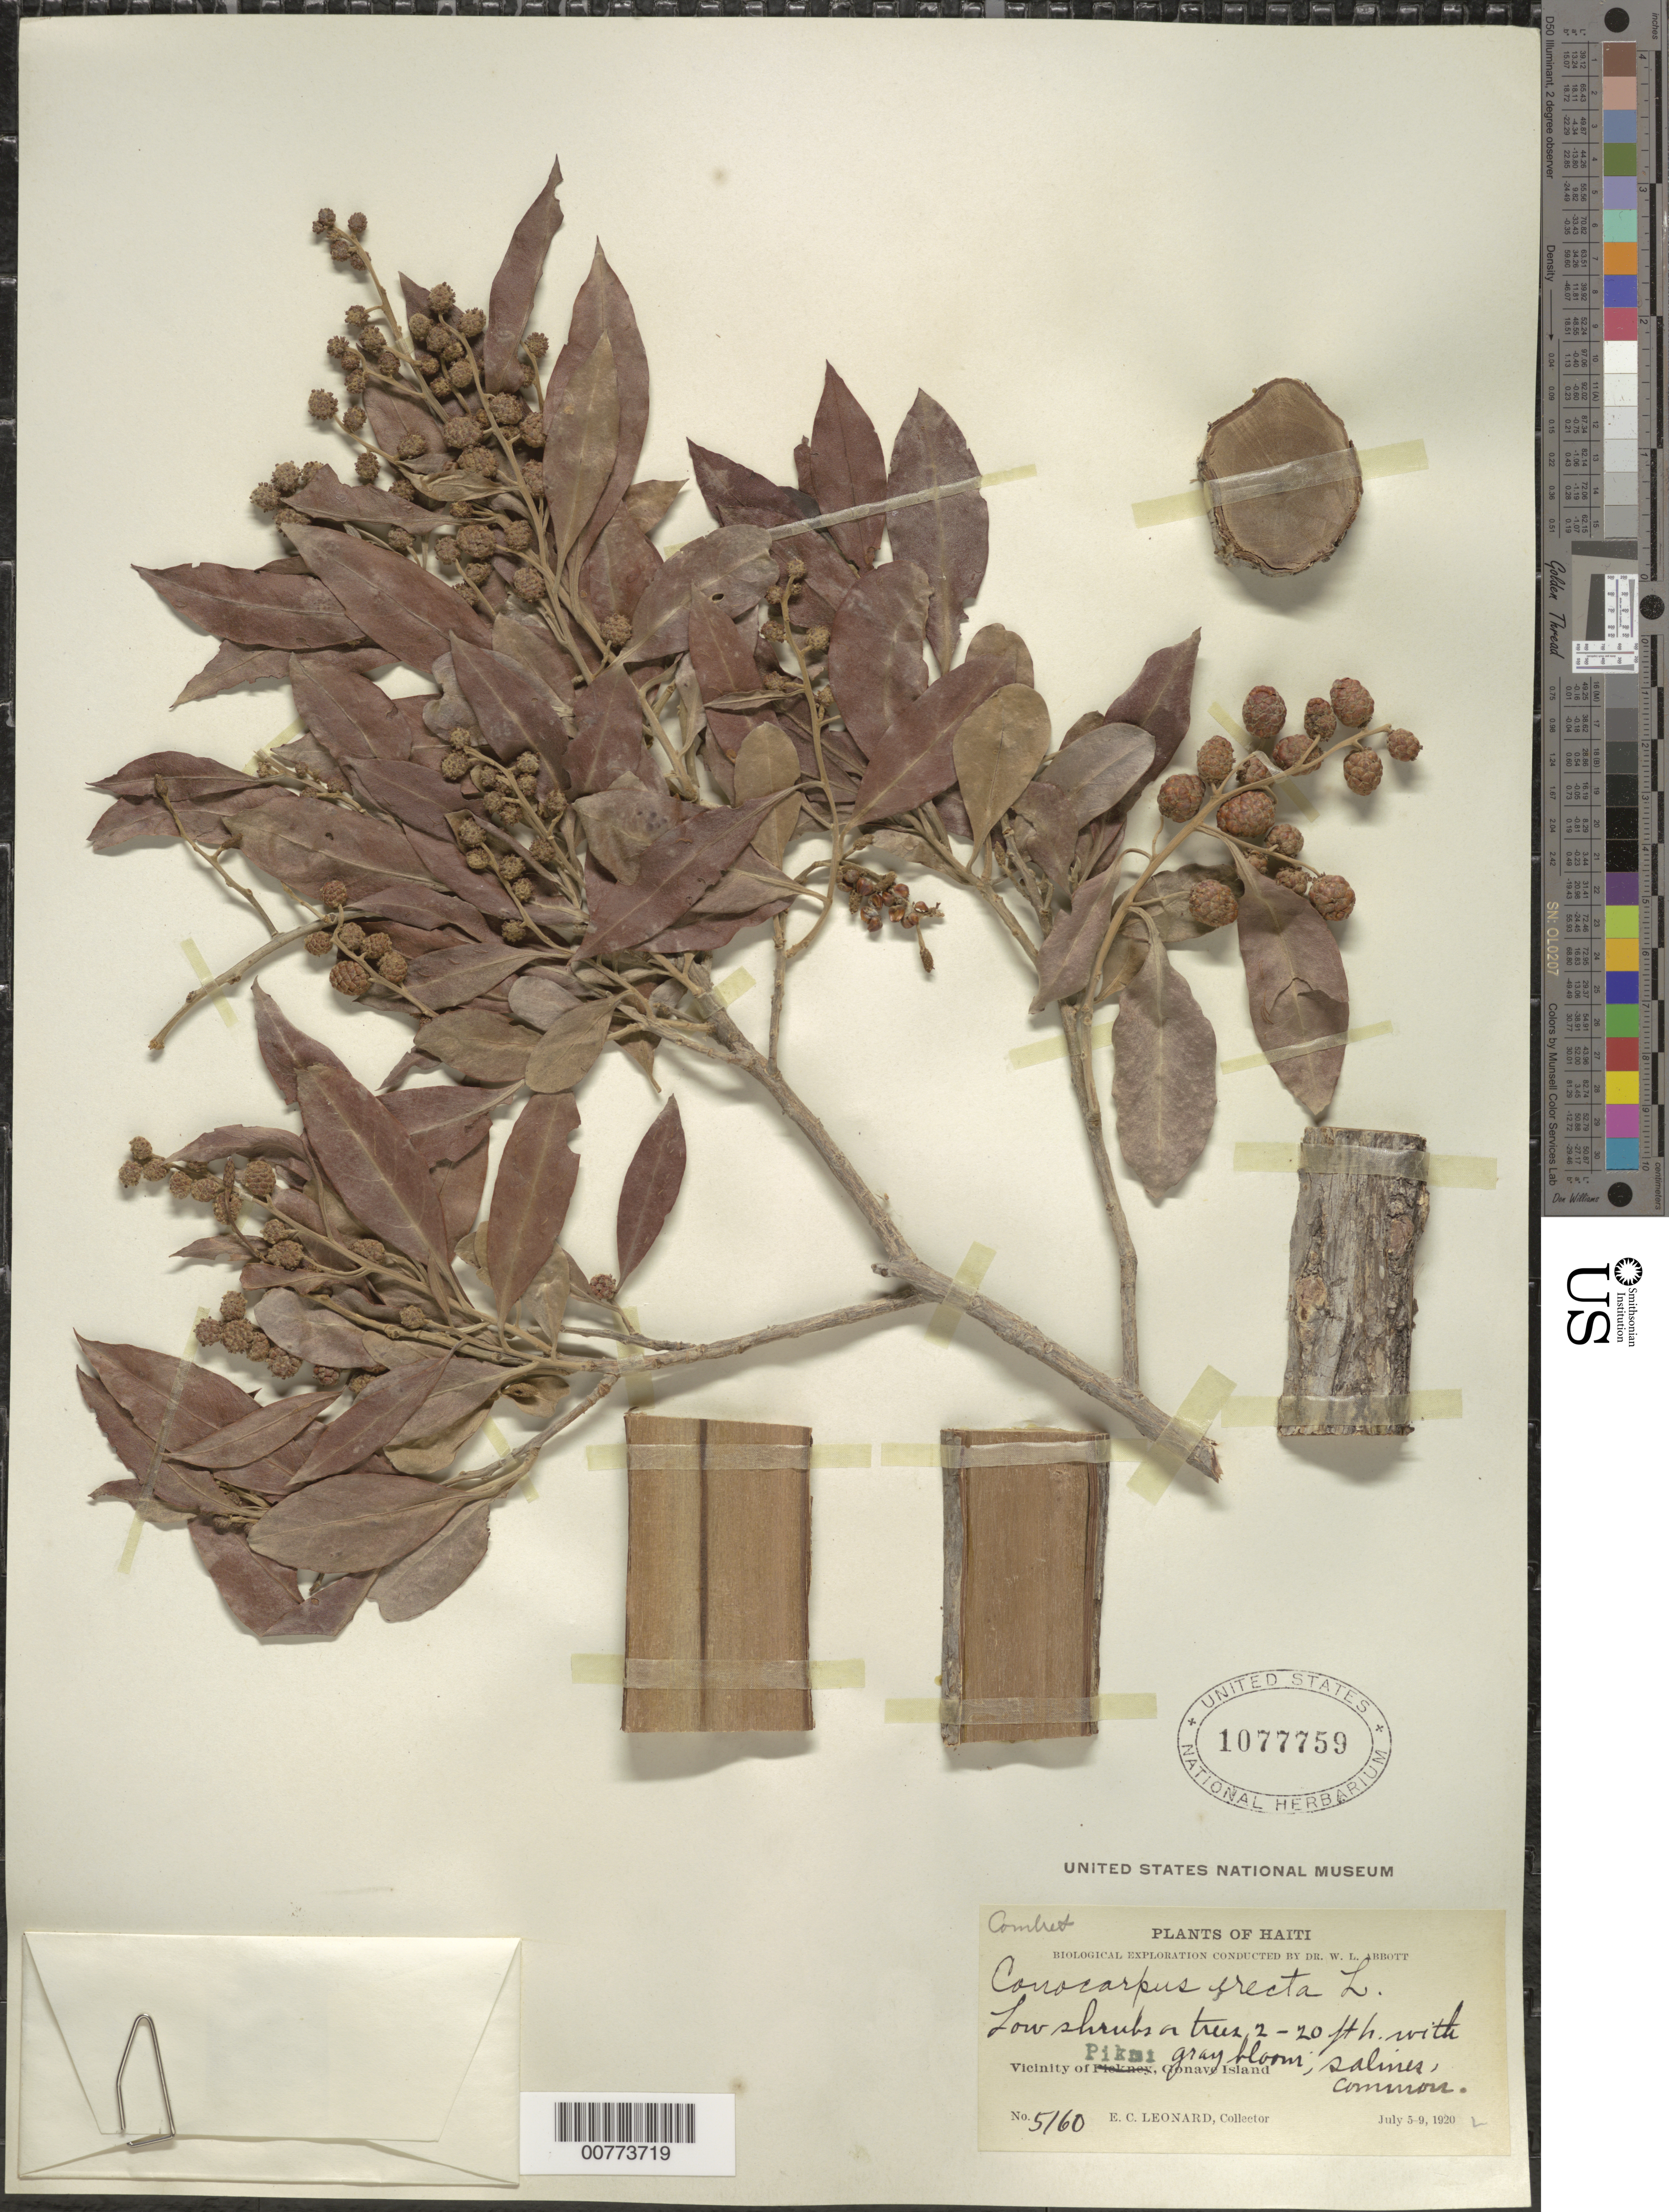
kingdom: Plantae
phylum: Tracheophyta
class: Magnoliopsida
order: Myrtales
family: Combretaceae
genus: Conocarpus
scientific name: Conocarpus erectus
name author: L.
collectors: E. C. Leonard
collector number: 5160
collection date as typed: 05 Jul 1920 to 09 Jul 1920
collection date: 1920-07-05/1920-07-09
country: Haiti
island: Hispaniola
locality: Gonave Island, vicinity of Pikmi.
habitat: Salines.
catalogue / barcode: US 1077759